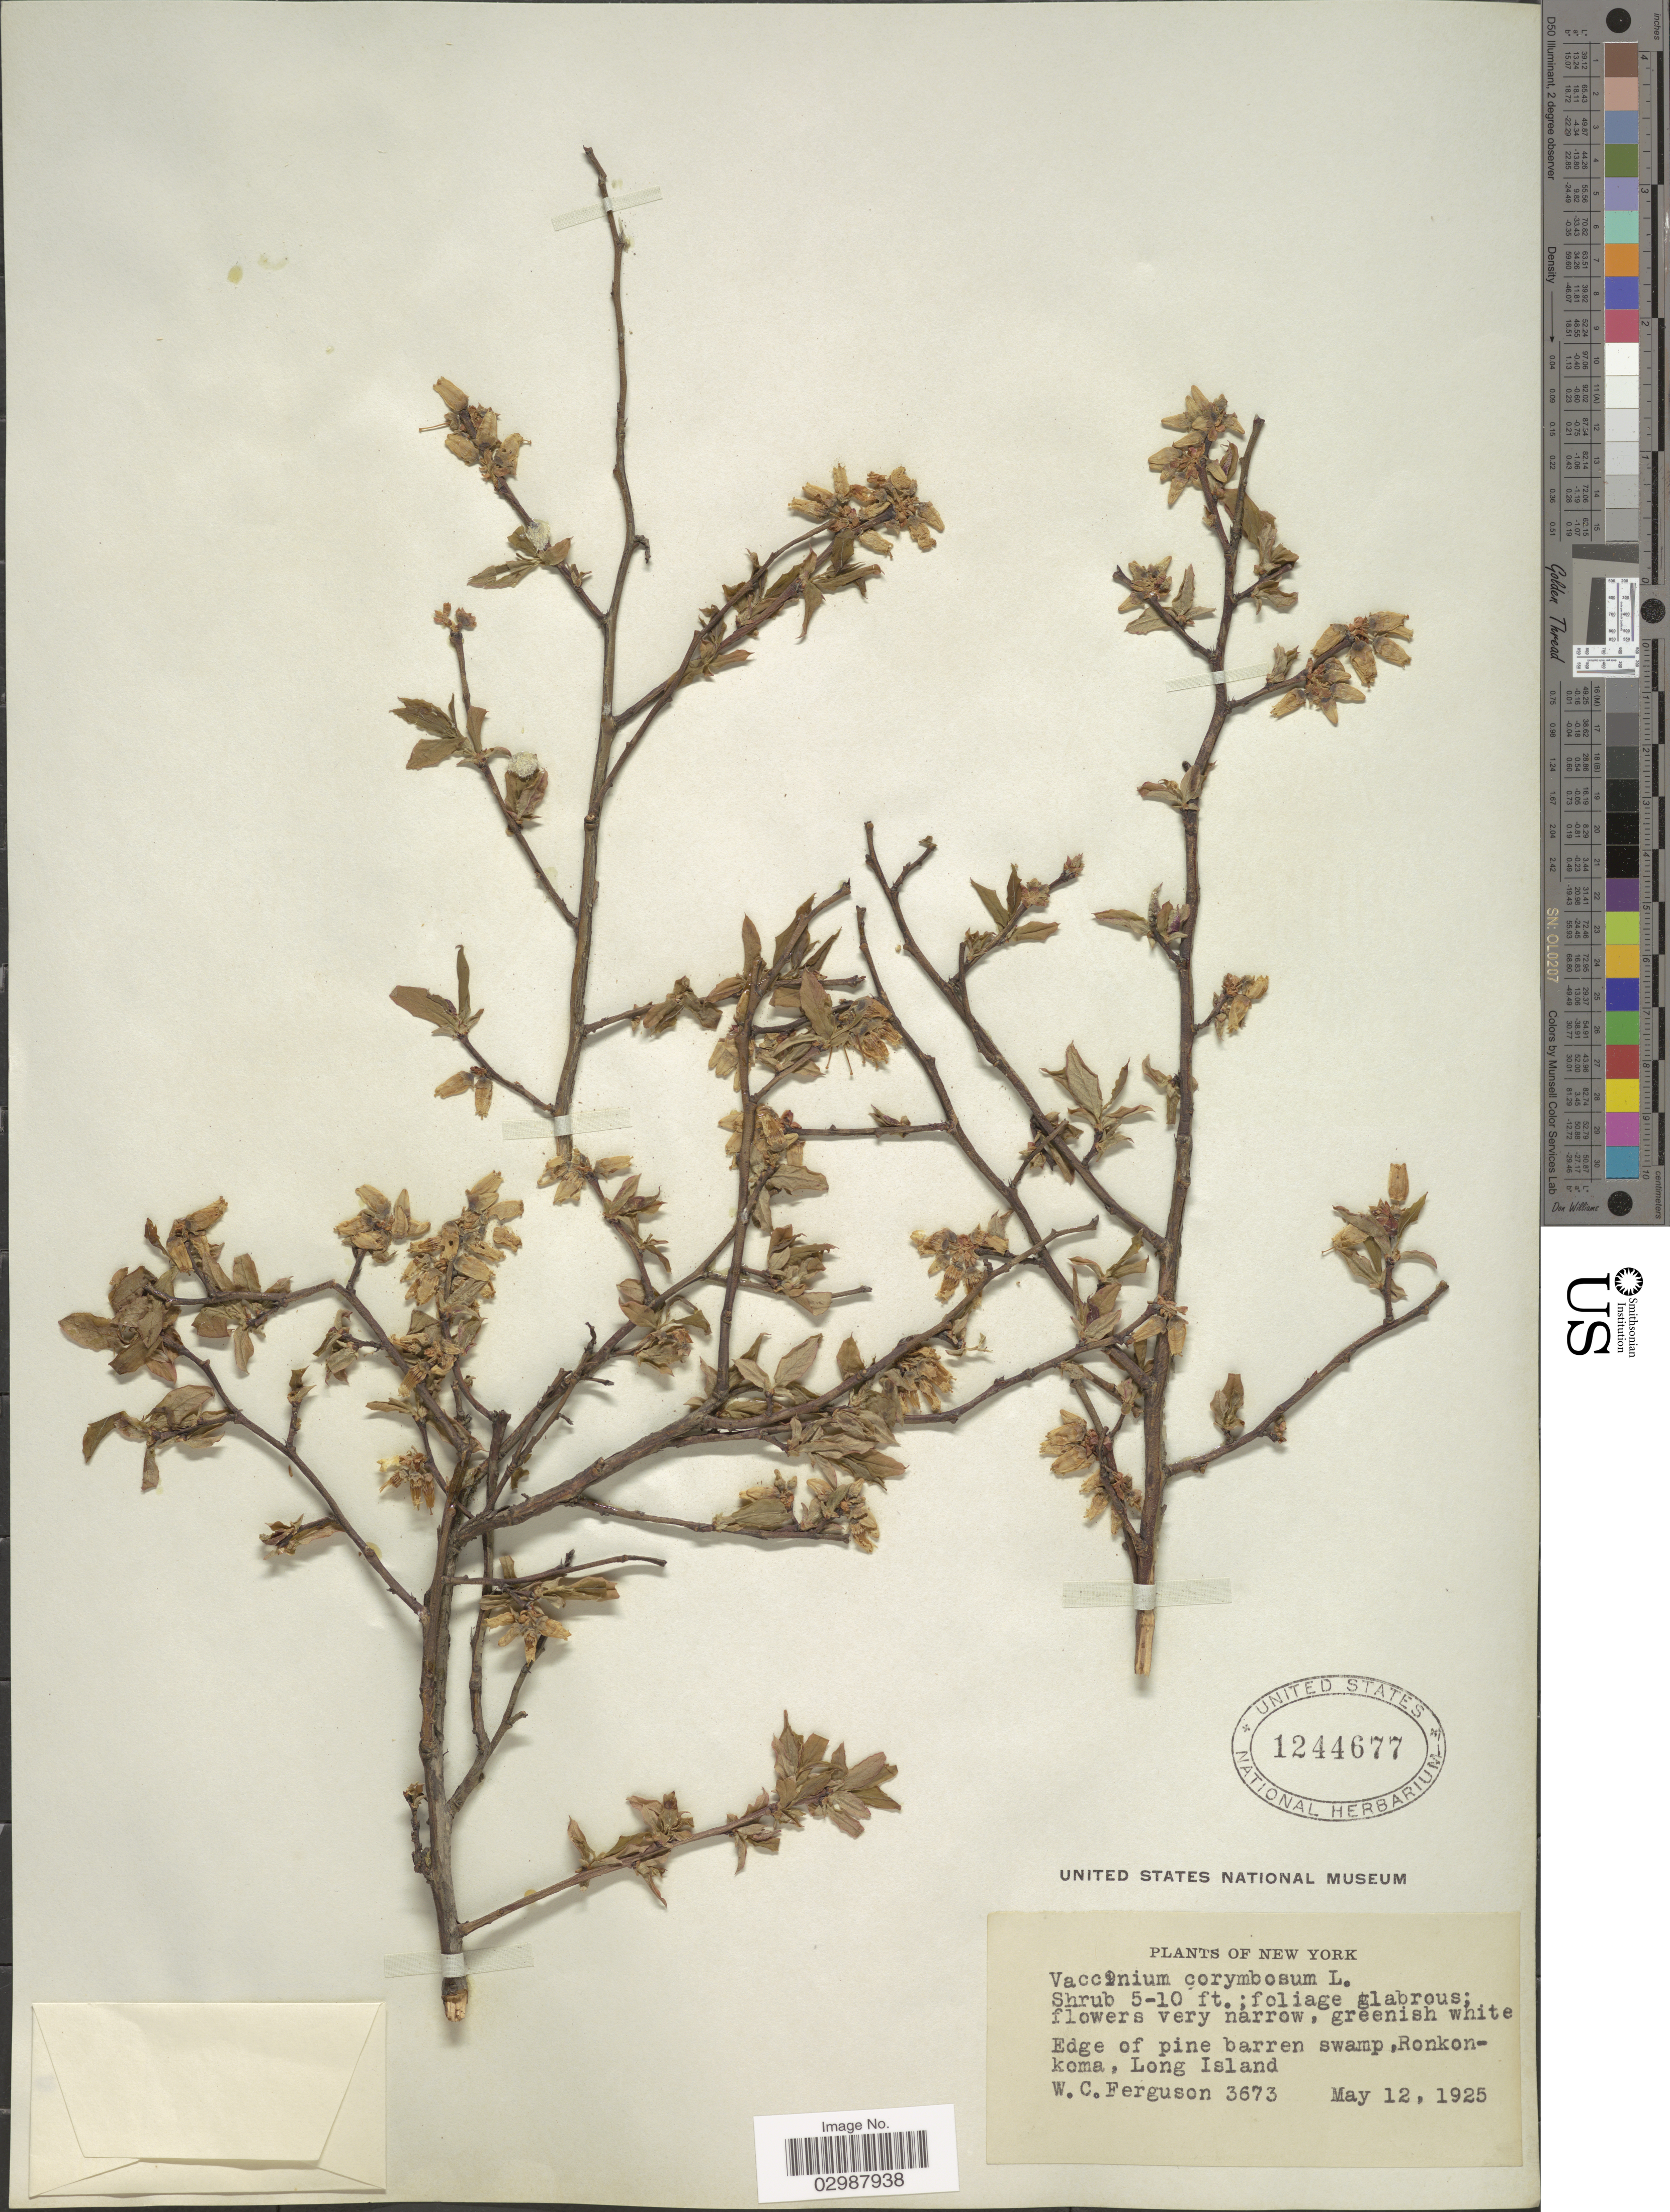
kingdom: Plantae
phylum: Tracheophyta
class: Magnoliopsida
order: Ericales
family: Ericaceae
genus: Vaccinium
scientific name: Vaccinium corymbosum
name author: L.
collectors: W. Ferguson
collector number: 3673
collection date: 1925-05-12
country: United States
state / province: New York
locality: Edge of pine barren swamp, Ronkonkoma, Long Island.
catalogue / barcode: US 1244677